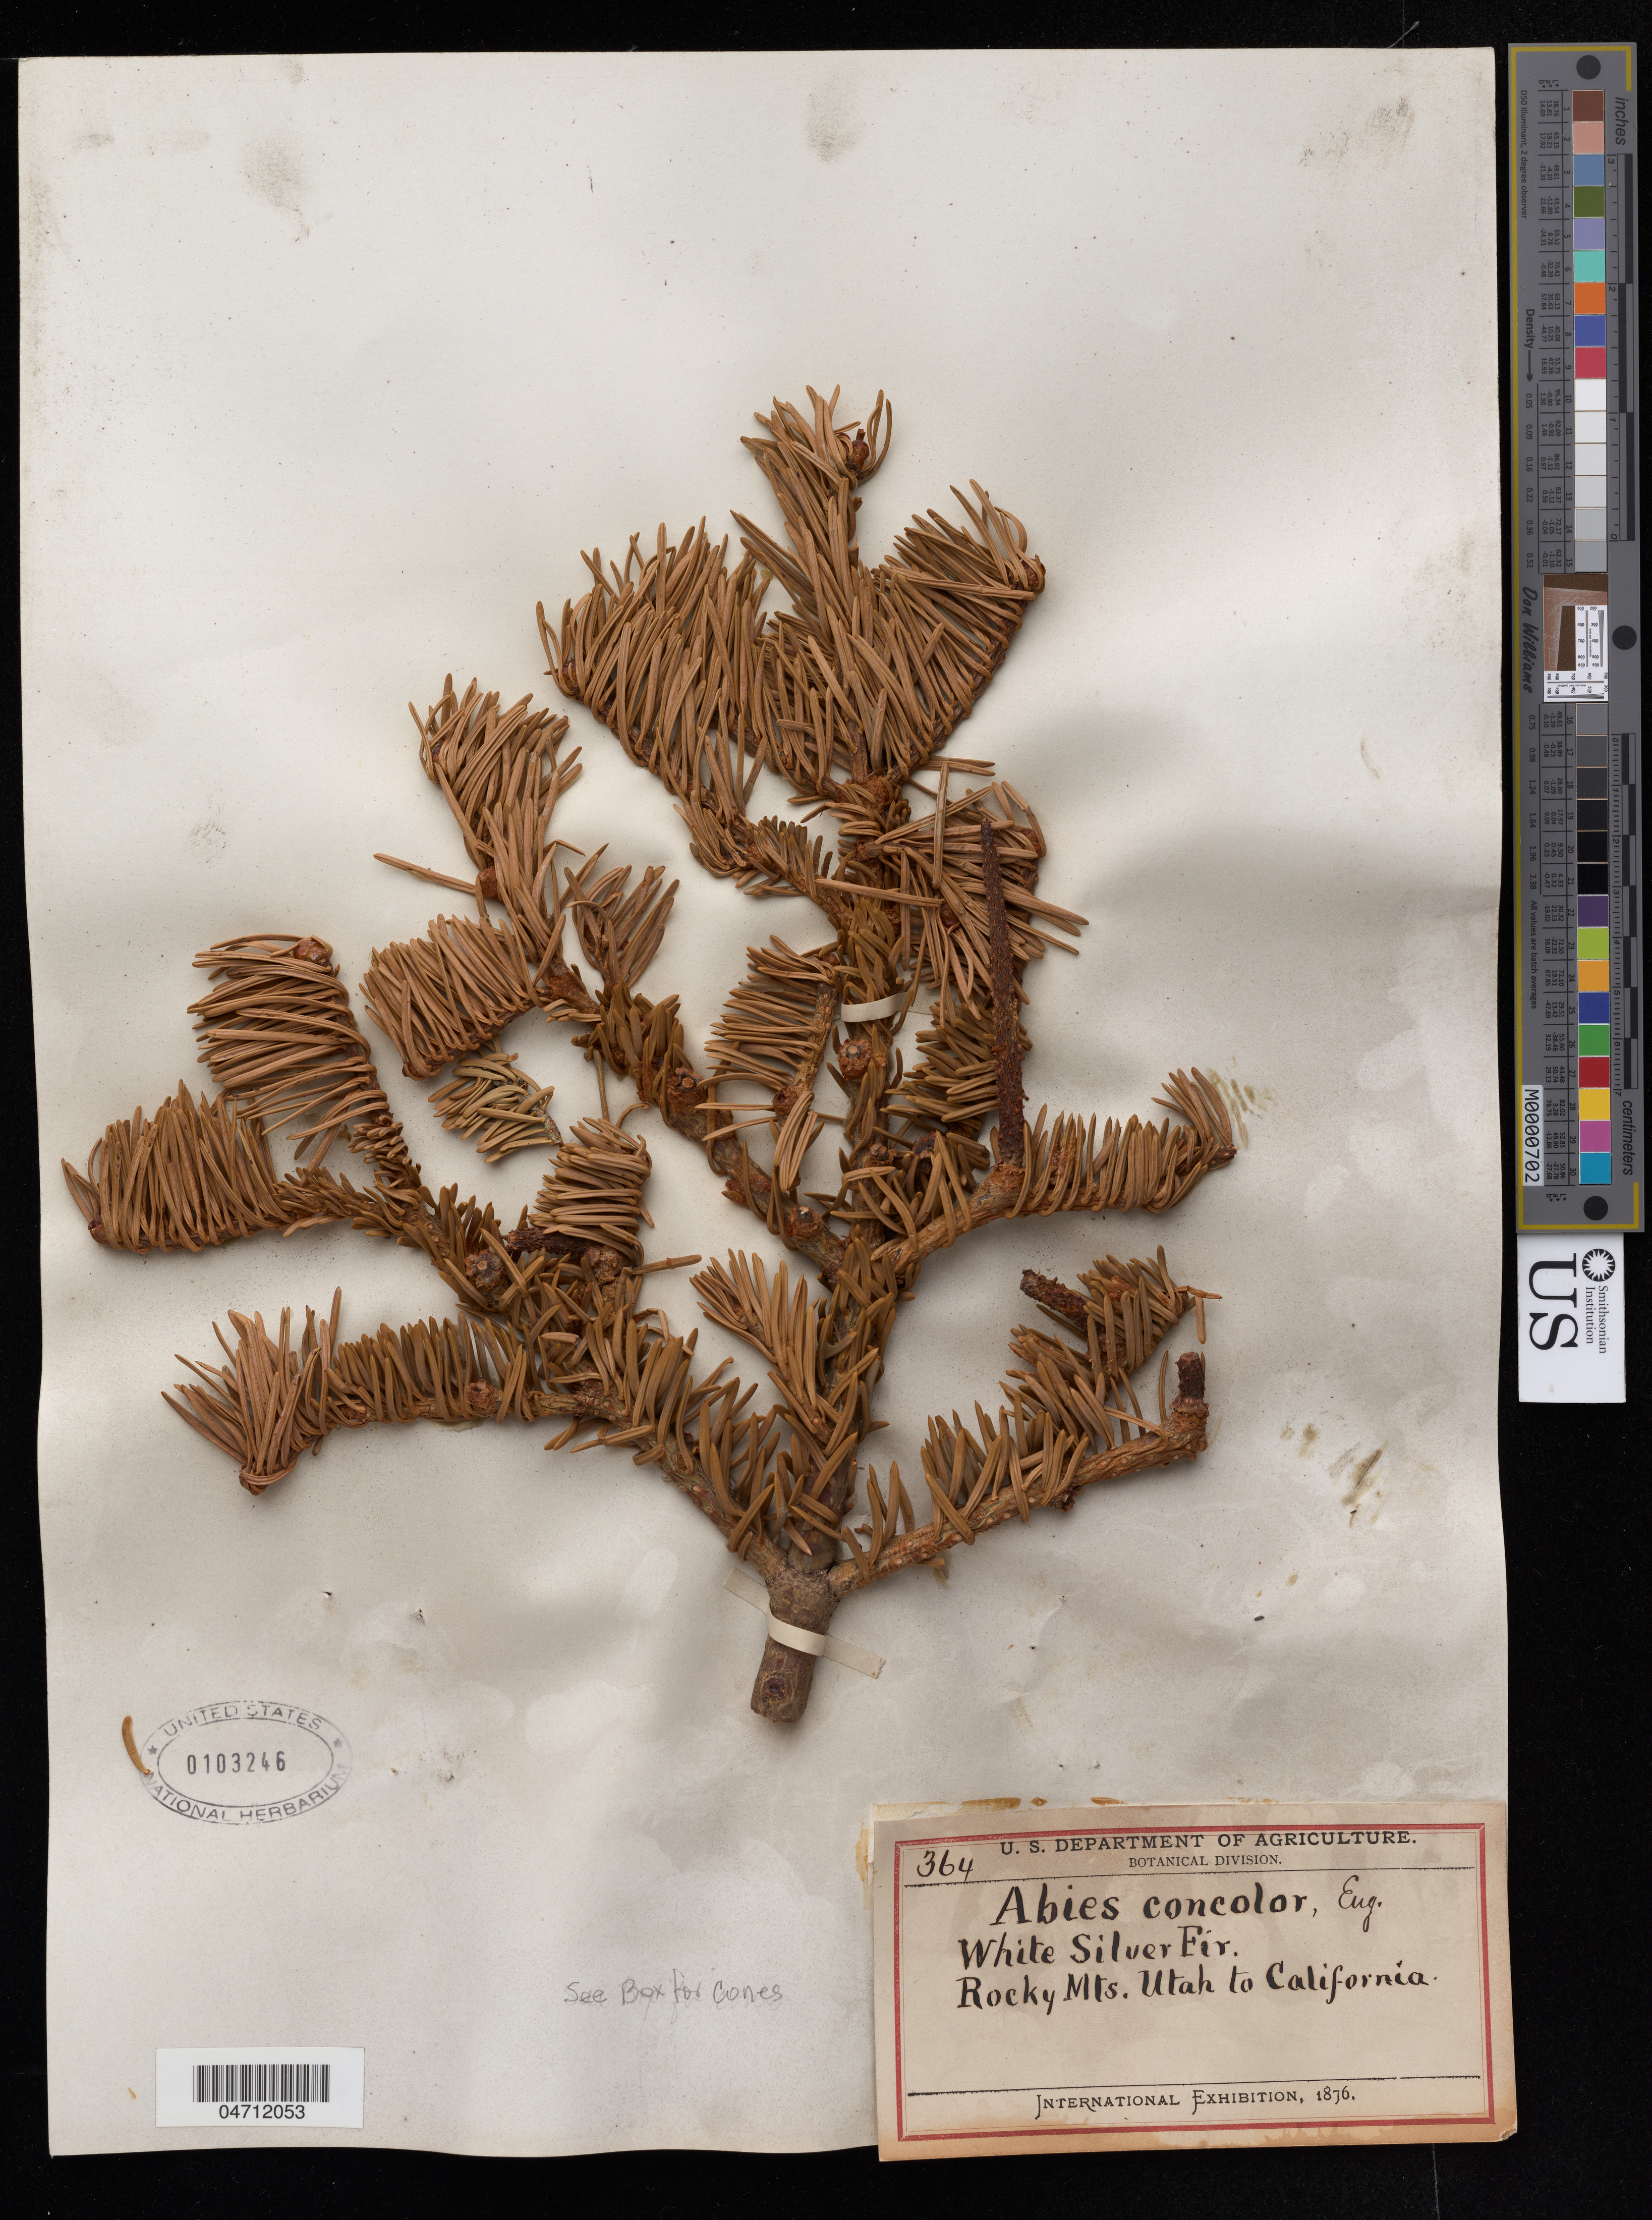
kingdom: Plantae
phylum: Tracheophyta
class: Pinopsida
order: Pinales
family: Pinaceae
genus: Abies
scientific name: Abies concolor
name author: (Gordon & Glend.) Lindl. ex Hildebr.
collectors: J. G. Lemmon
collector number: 364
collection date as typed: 1875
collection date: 1875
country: United States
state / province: California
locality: Sierra Nevada Mountains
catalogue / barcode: US 103246